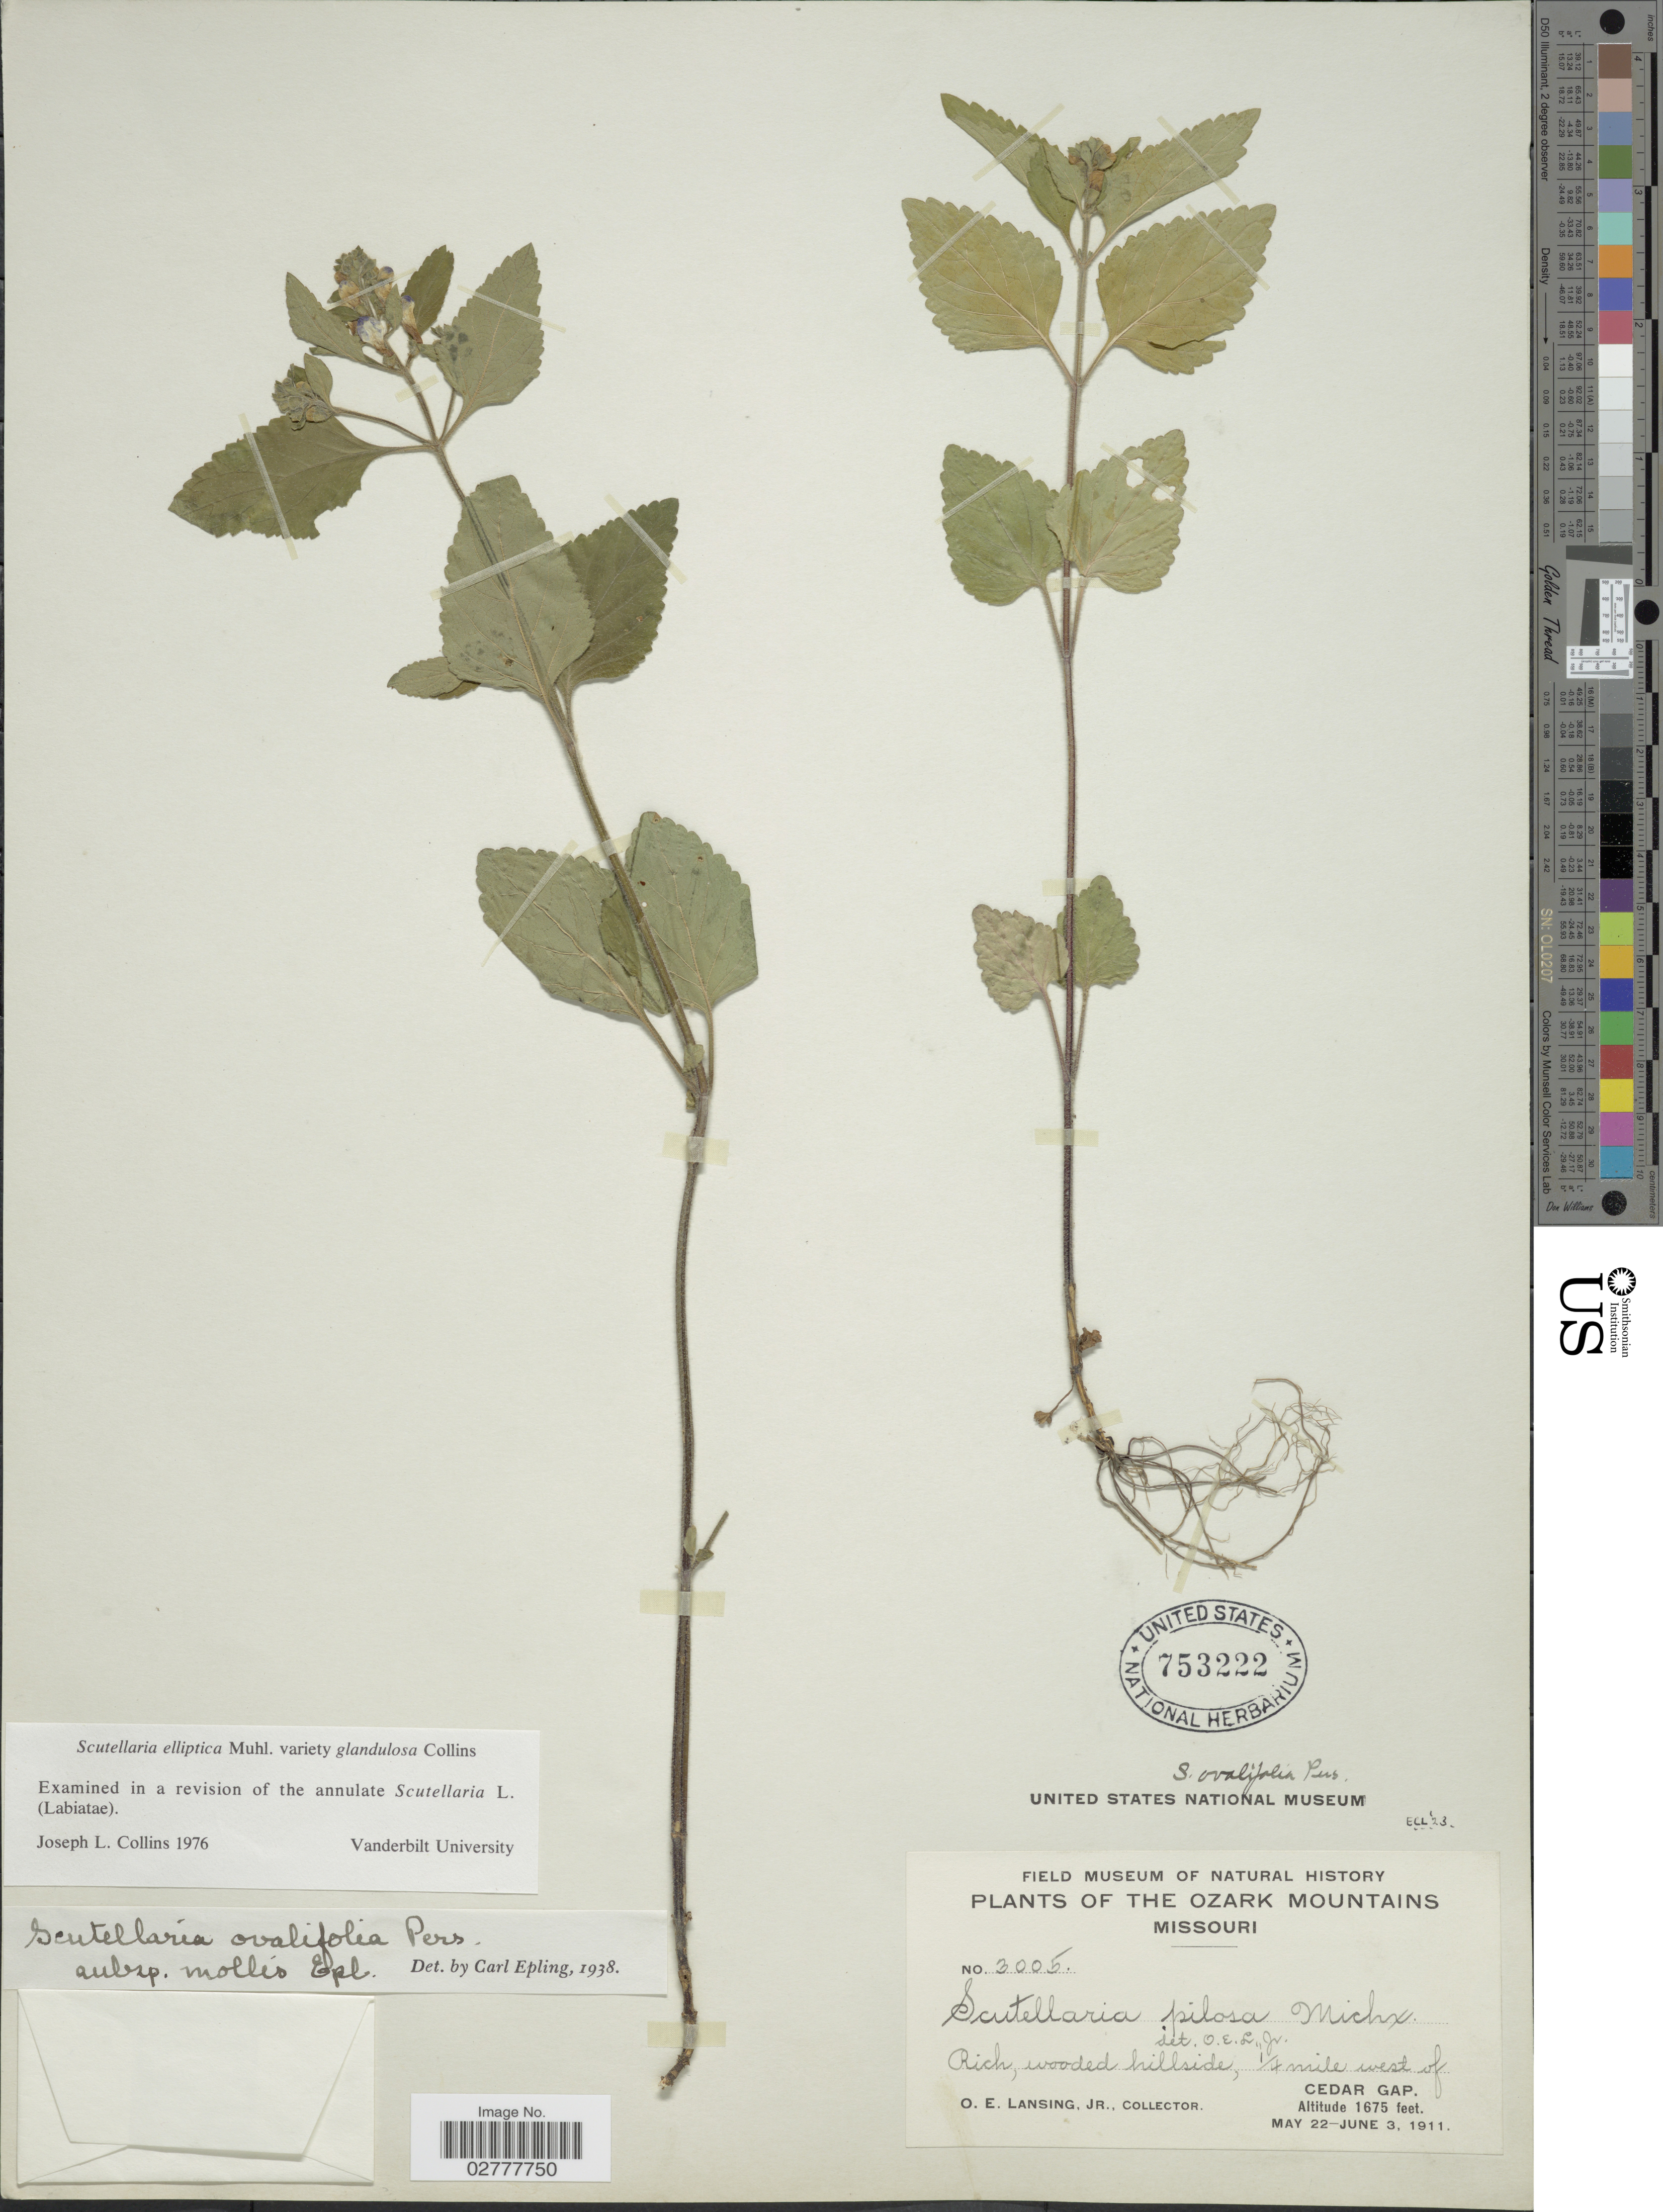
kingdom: Plantae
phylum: Tracheophyta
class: Magnoliopsida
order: Lamiales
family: Lamiaceae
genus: Scutellaria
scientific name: Scutellaria elliptica var. elliptica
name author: Muhl.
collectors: O. Lansing Jr.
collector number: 3005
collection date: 1911-05-22/1911-06-03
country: United States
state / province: Missouri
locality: Ozark Mountains, Rich, wooded hillside, 1/4 mile west of Cedar Gap.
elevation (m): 511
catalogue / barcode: US 753222